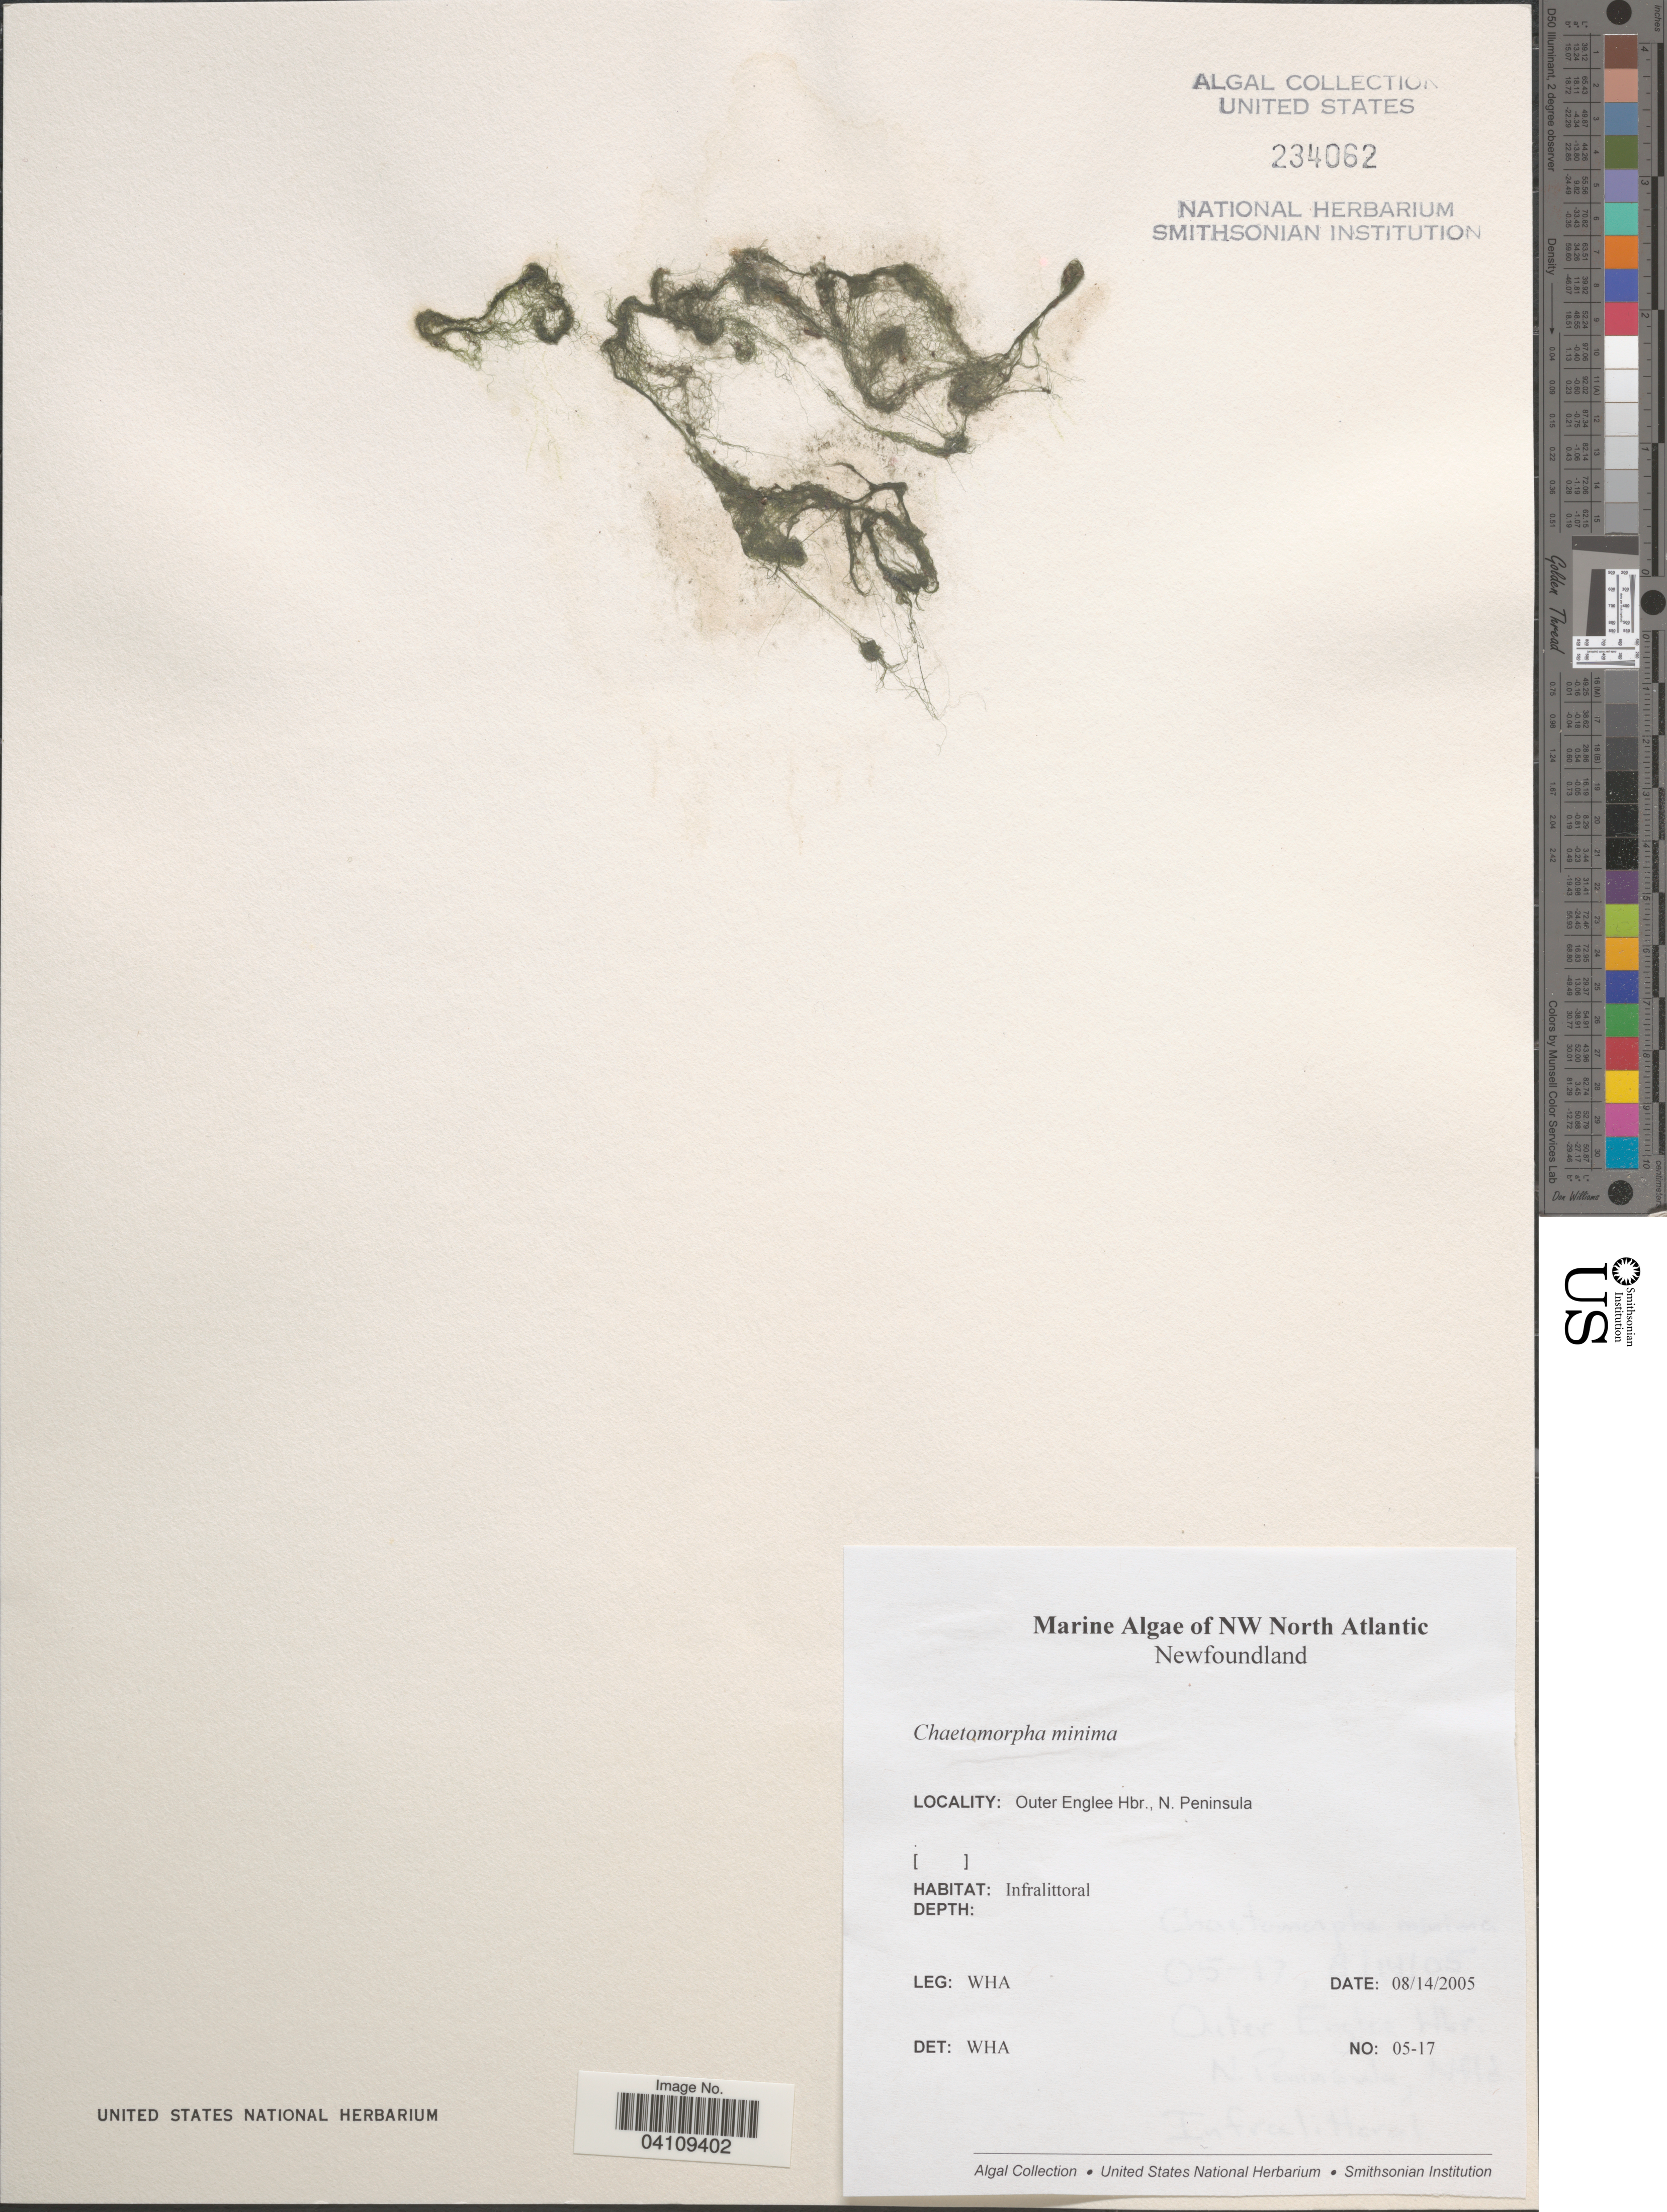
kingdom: Plantae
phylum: Chlorophyta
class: Ulvophyceae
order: Cladophorales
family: Cladophoraceae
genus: Chaetomorpha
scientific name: Chaetomorpha minima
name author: Collins & Herv.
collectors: W. H. Adey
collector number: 05-17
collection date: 2005-08-14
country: Canada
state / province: Newfoundland and Labrador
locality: NW North Atlantic. Outer Englee Hbr., N. Peninsula.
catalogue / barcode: US 234062